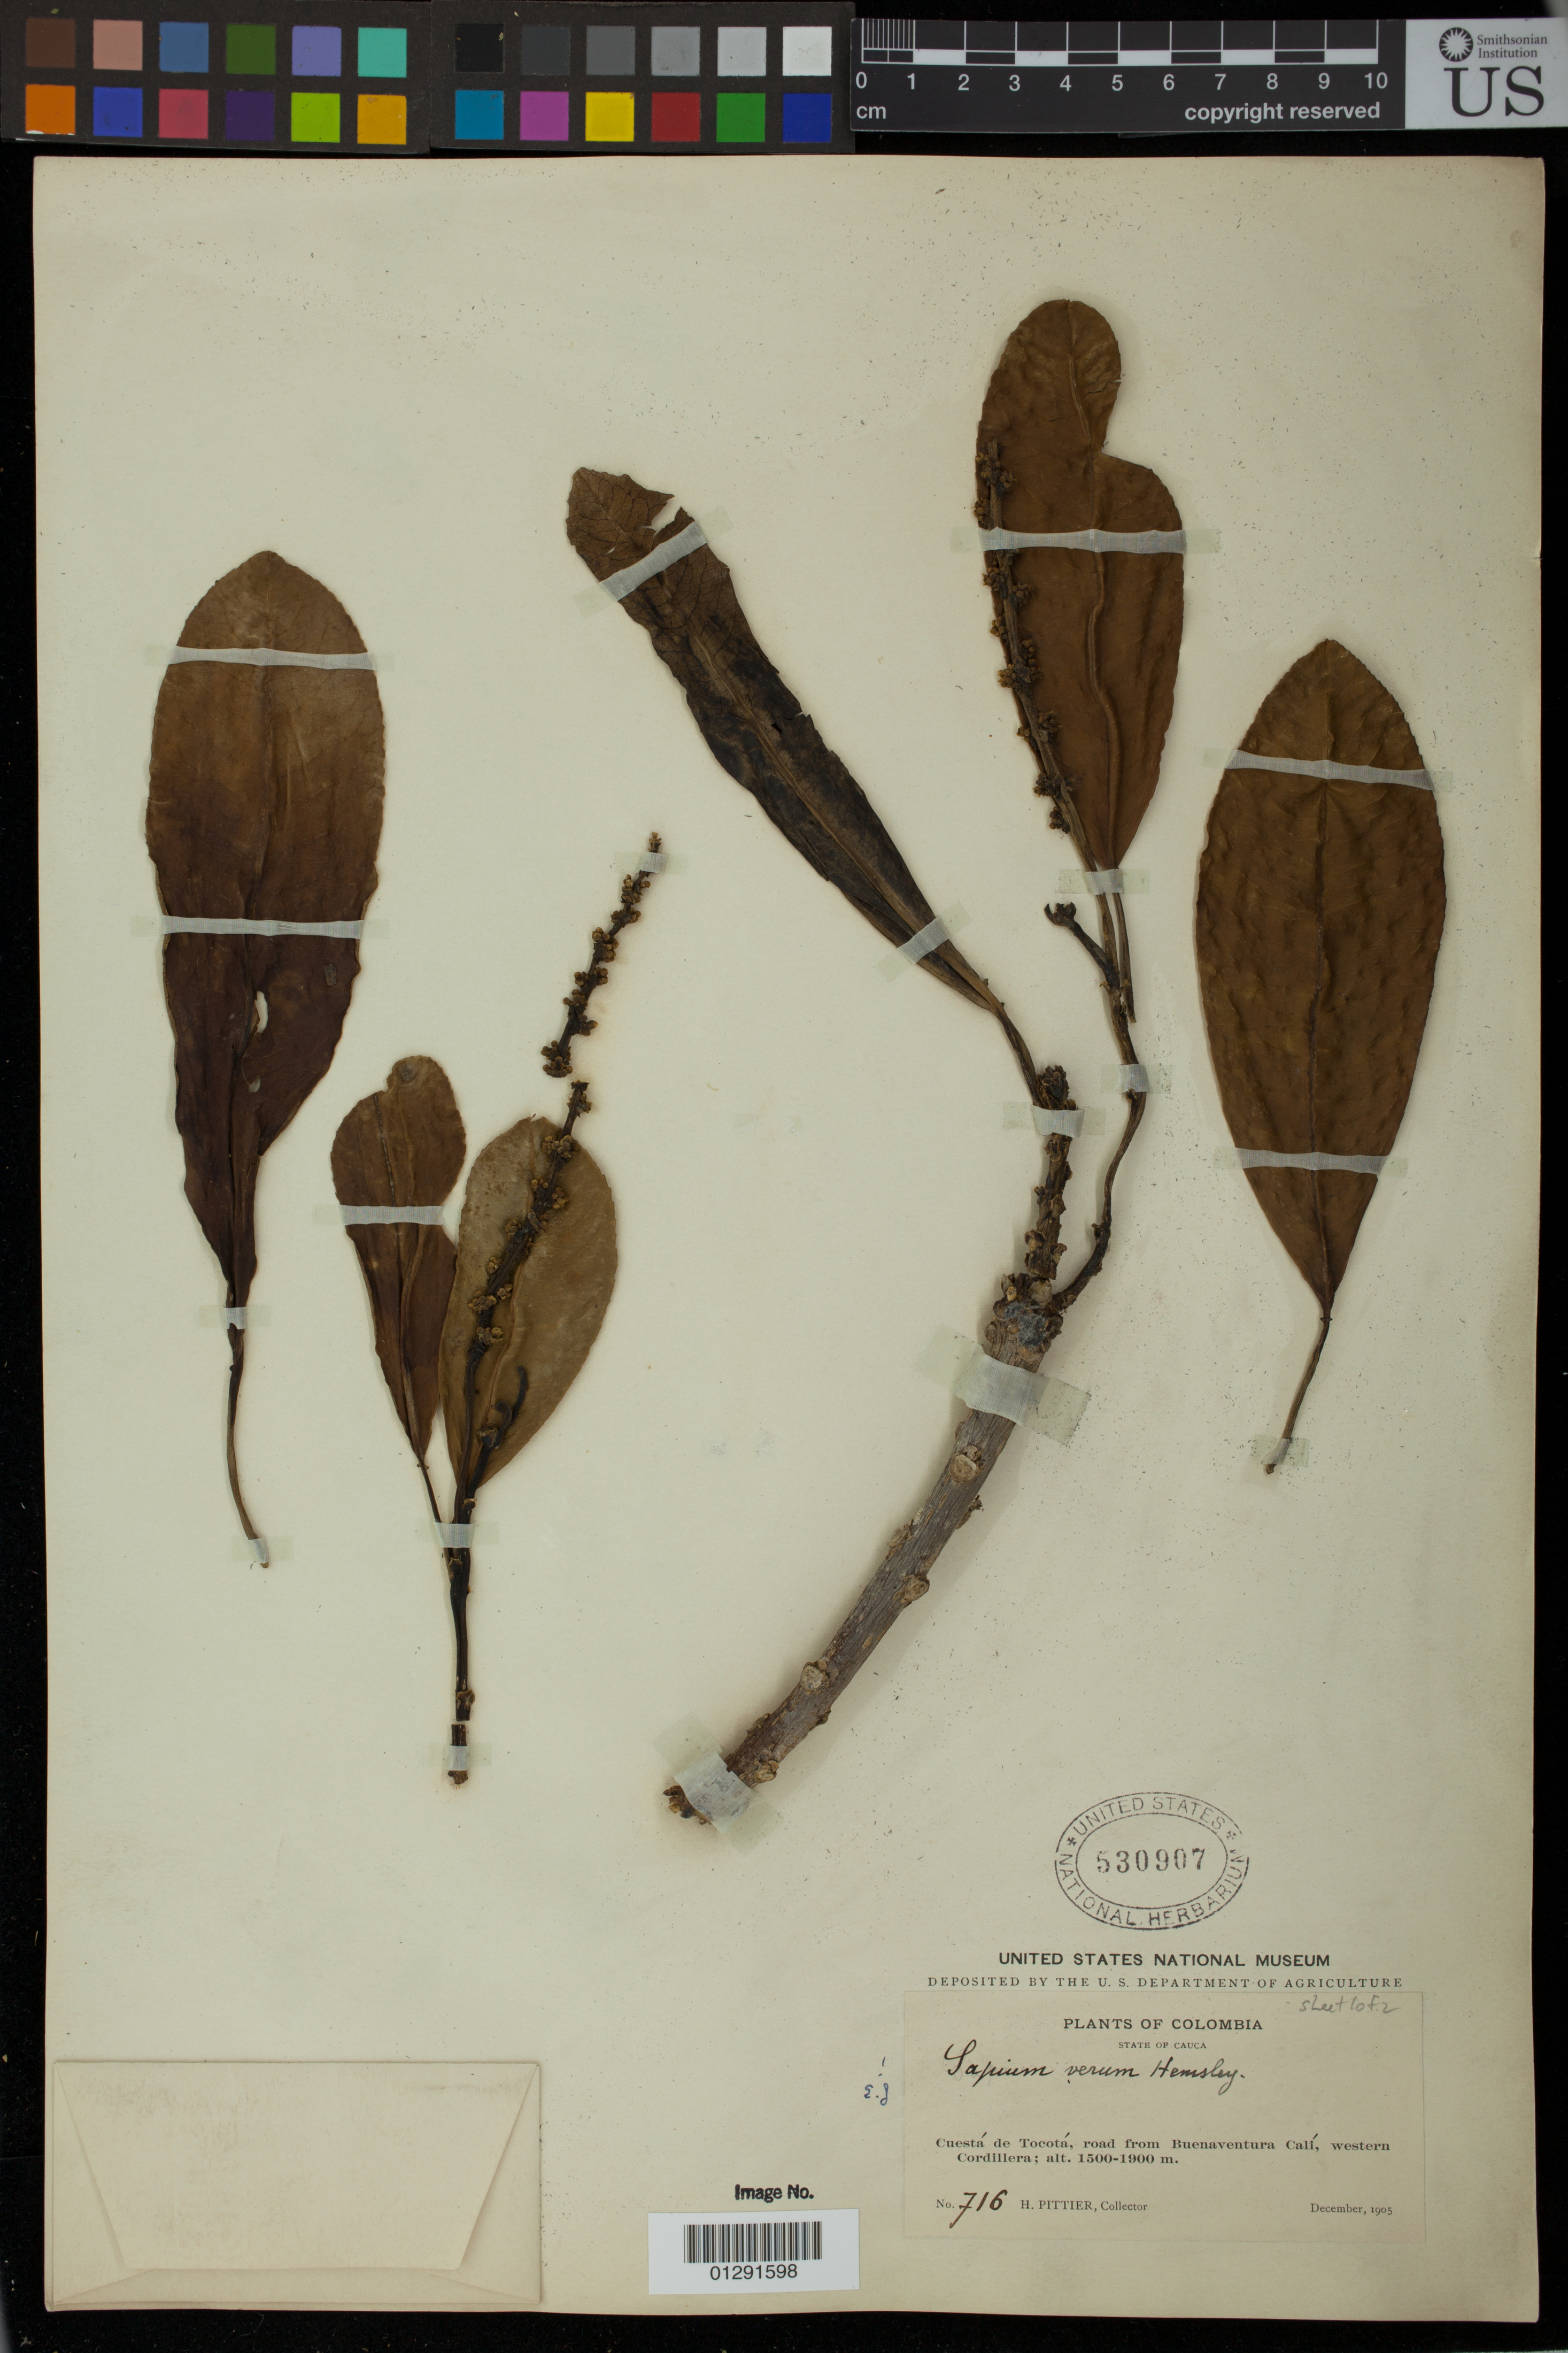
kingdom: Plantae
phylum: Tracheophyta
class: Magnoliopsida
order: Malpighiales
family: Euphorbiaceae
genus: Sapium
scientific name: Sapium stylare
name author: Müll. Arg.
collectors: H. F. Pittier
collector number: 716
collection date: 1905-12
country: Colombia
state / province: Valle del Cauca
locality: Cuesta de Tocota, road from Buenaventura Cali, western Cordillera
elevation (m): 1500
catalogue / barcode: US 530907